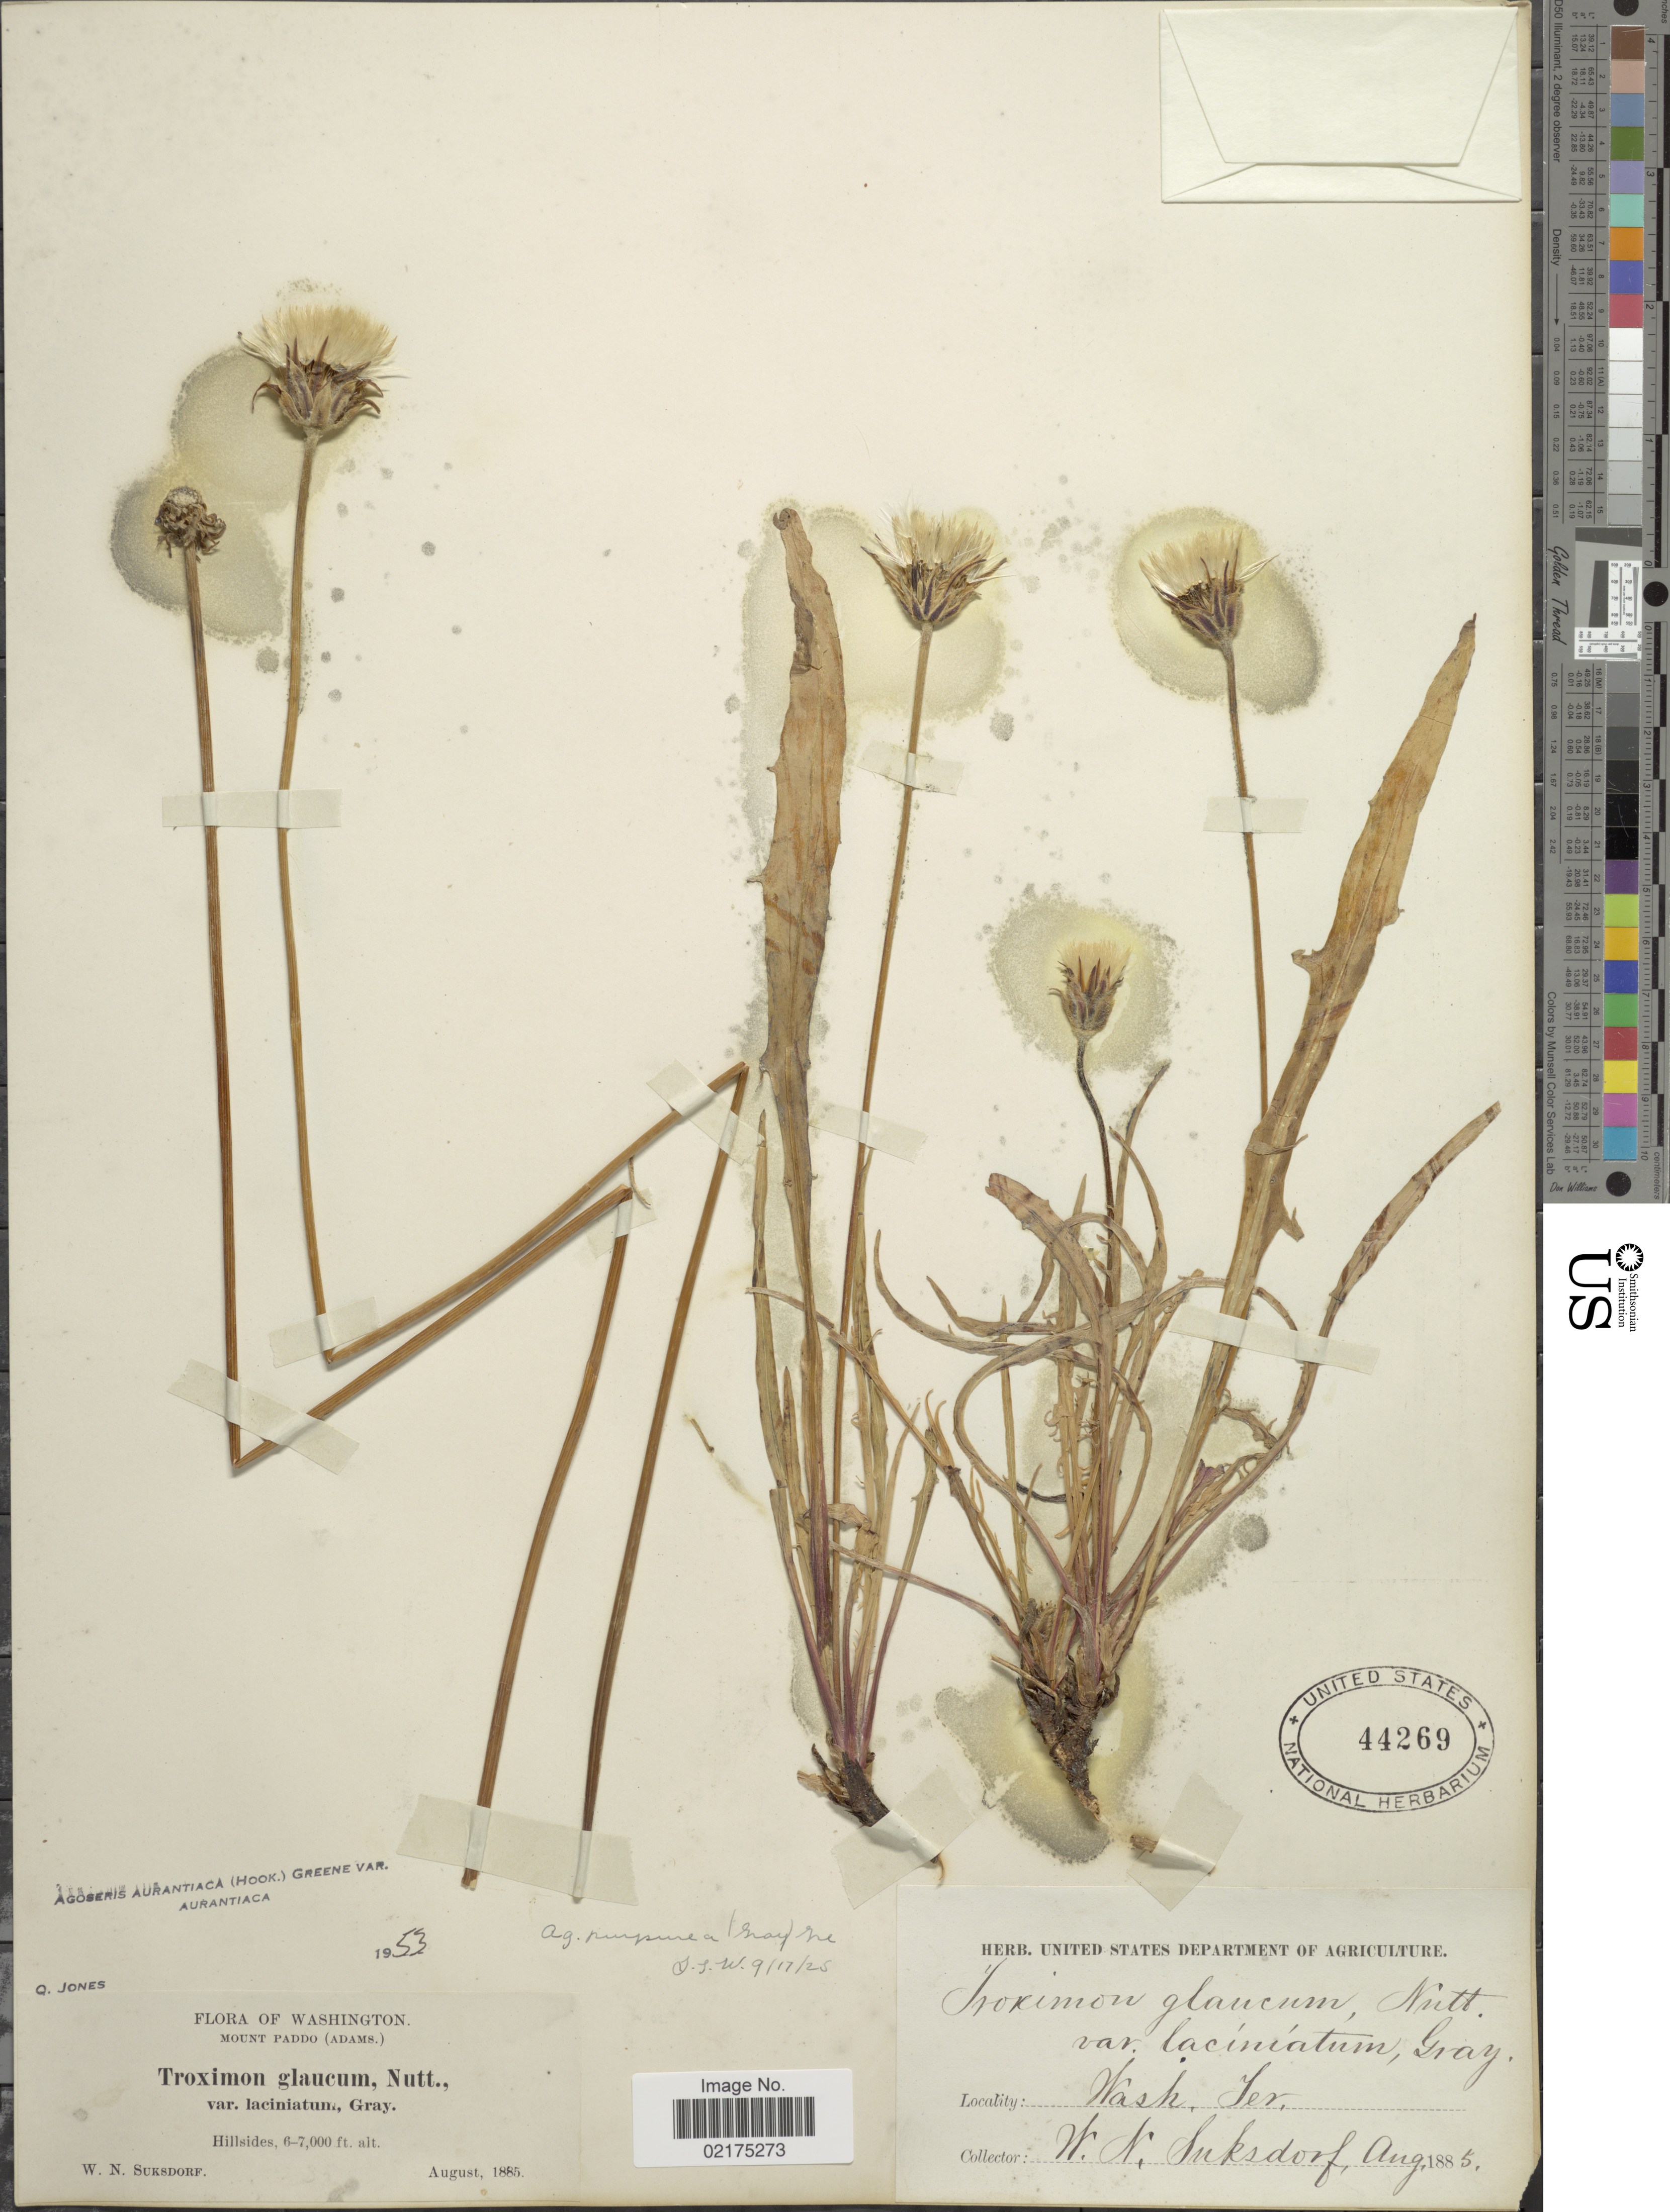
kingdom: Plantae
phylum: Tracheophyta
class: Magnoliopsida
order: Asterales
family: Asteraceae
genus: Agoseris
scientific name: Agoseris aurantiaca var. aurantiaca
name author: (Hook.) Greene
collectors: W. N. Suksdorf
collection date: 1885-08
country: United States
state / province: Washington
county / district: Skamania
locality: Mount Paddo (Adams)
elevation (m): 1829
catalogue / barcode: US 44269